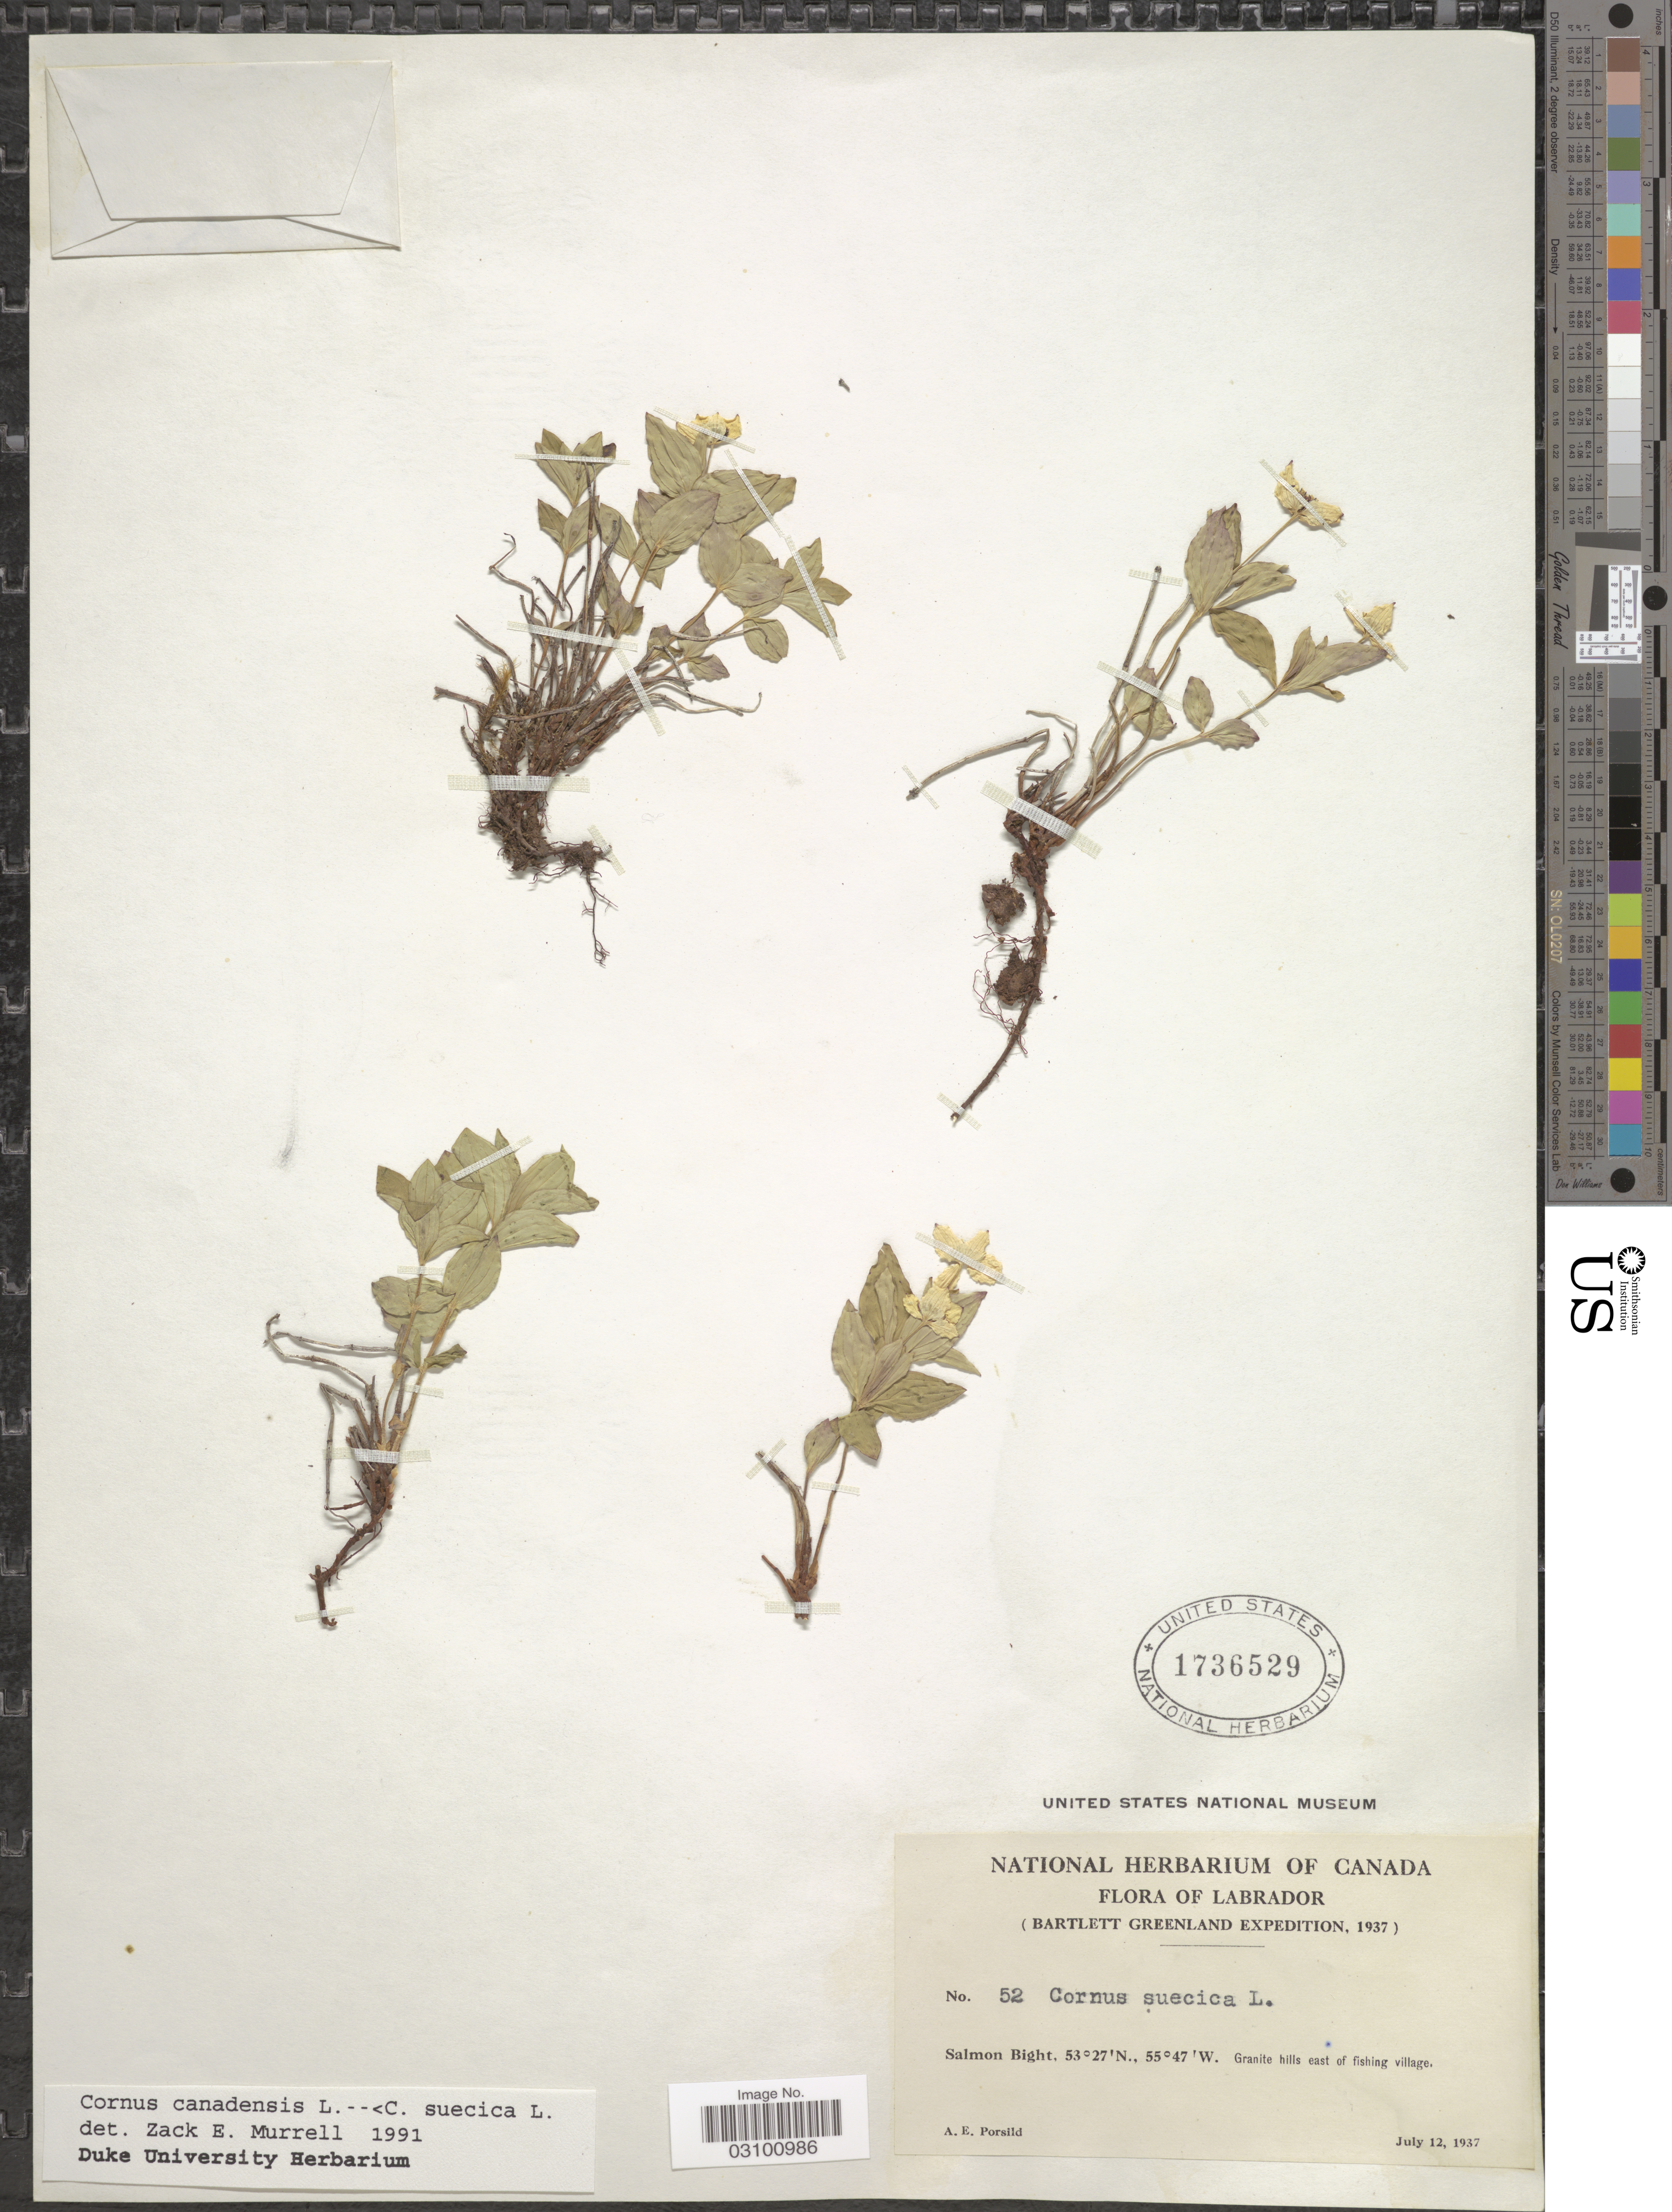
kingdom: Plantae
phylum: Tracheophyta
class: Magnoliopsida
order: Cornales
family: Cornaceae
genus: Cornus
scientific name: Cornus suecica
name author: L.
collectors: A. E. Porsild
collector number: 52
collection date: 1937-07-12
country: Canada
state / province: Newfoundland and Labrador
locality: Labrador. Greenland. [unsure placement] Salmon Bight. Granite hills east of fishing village.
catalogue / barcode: US 1736529